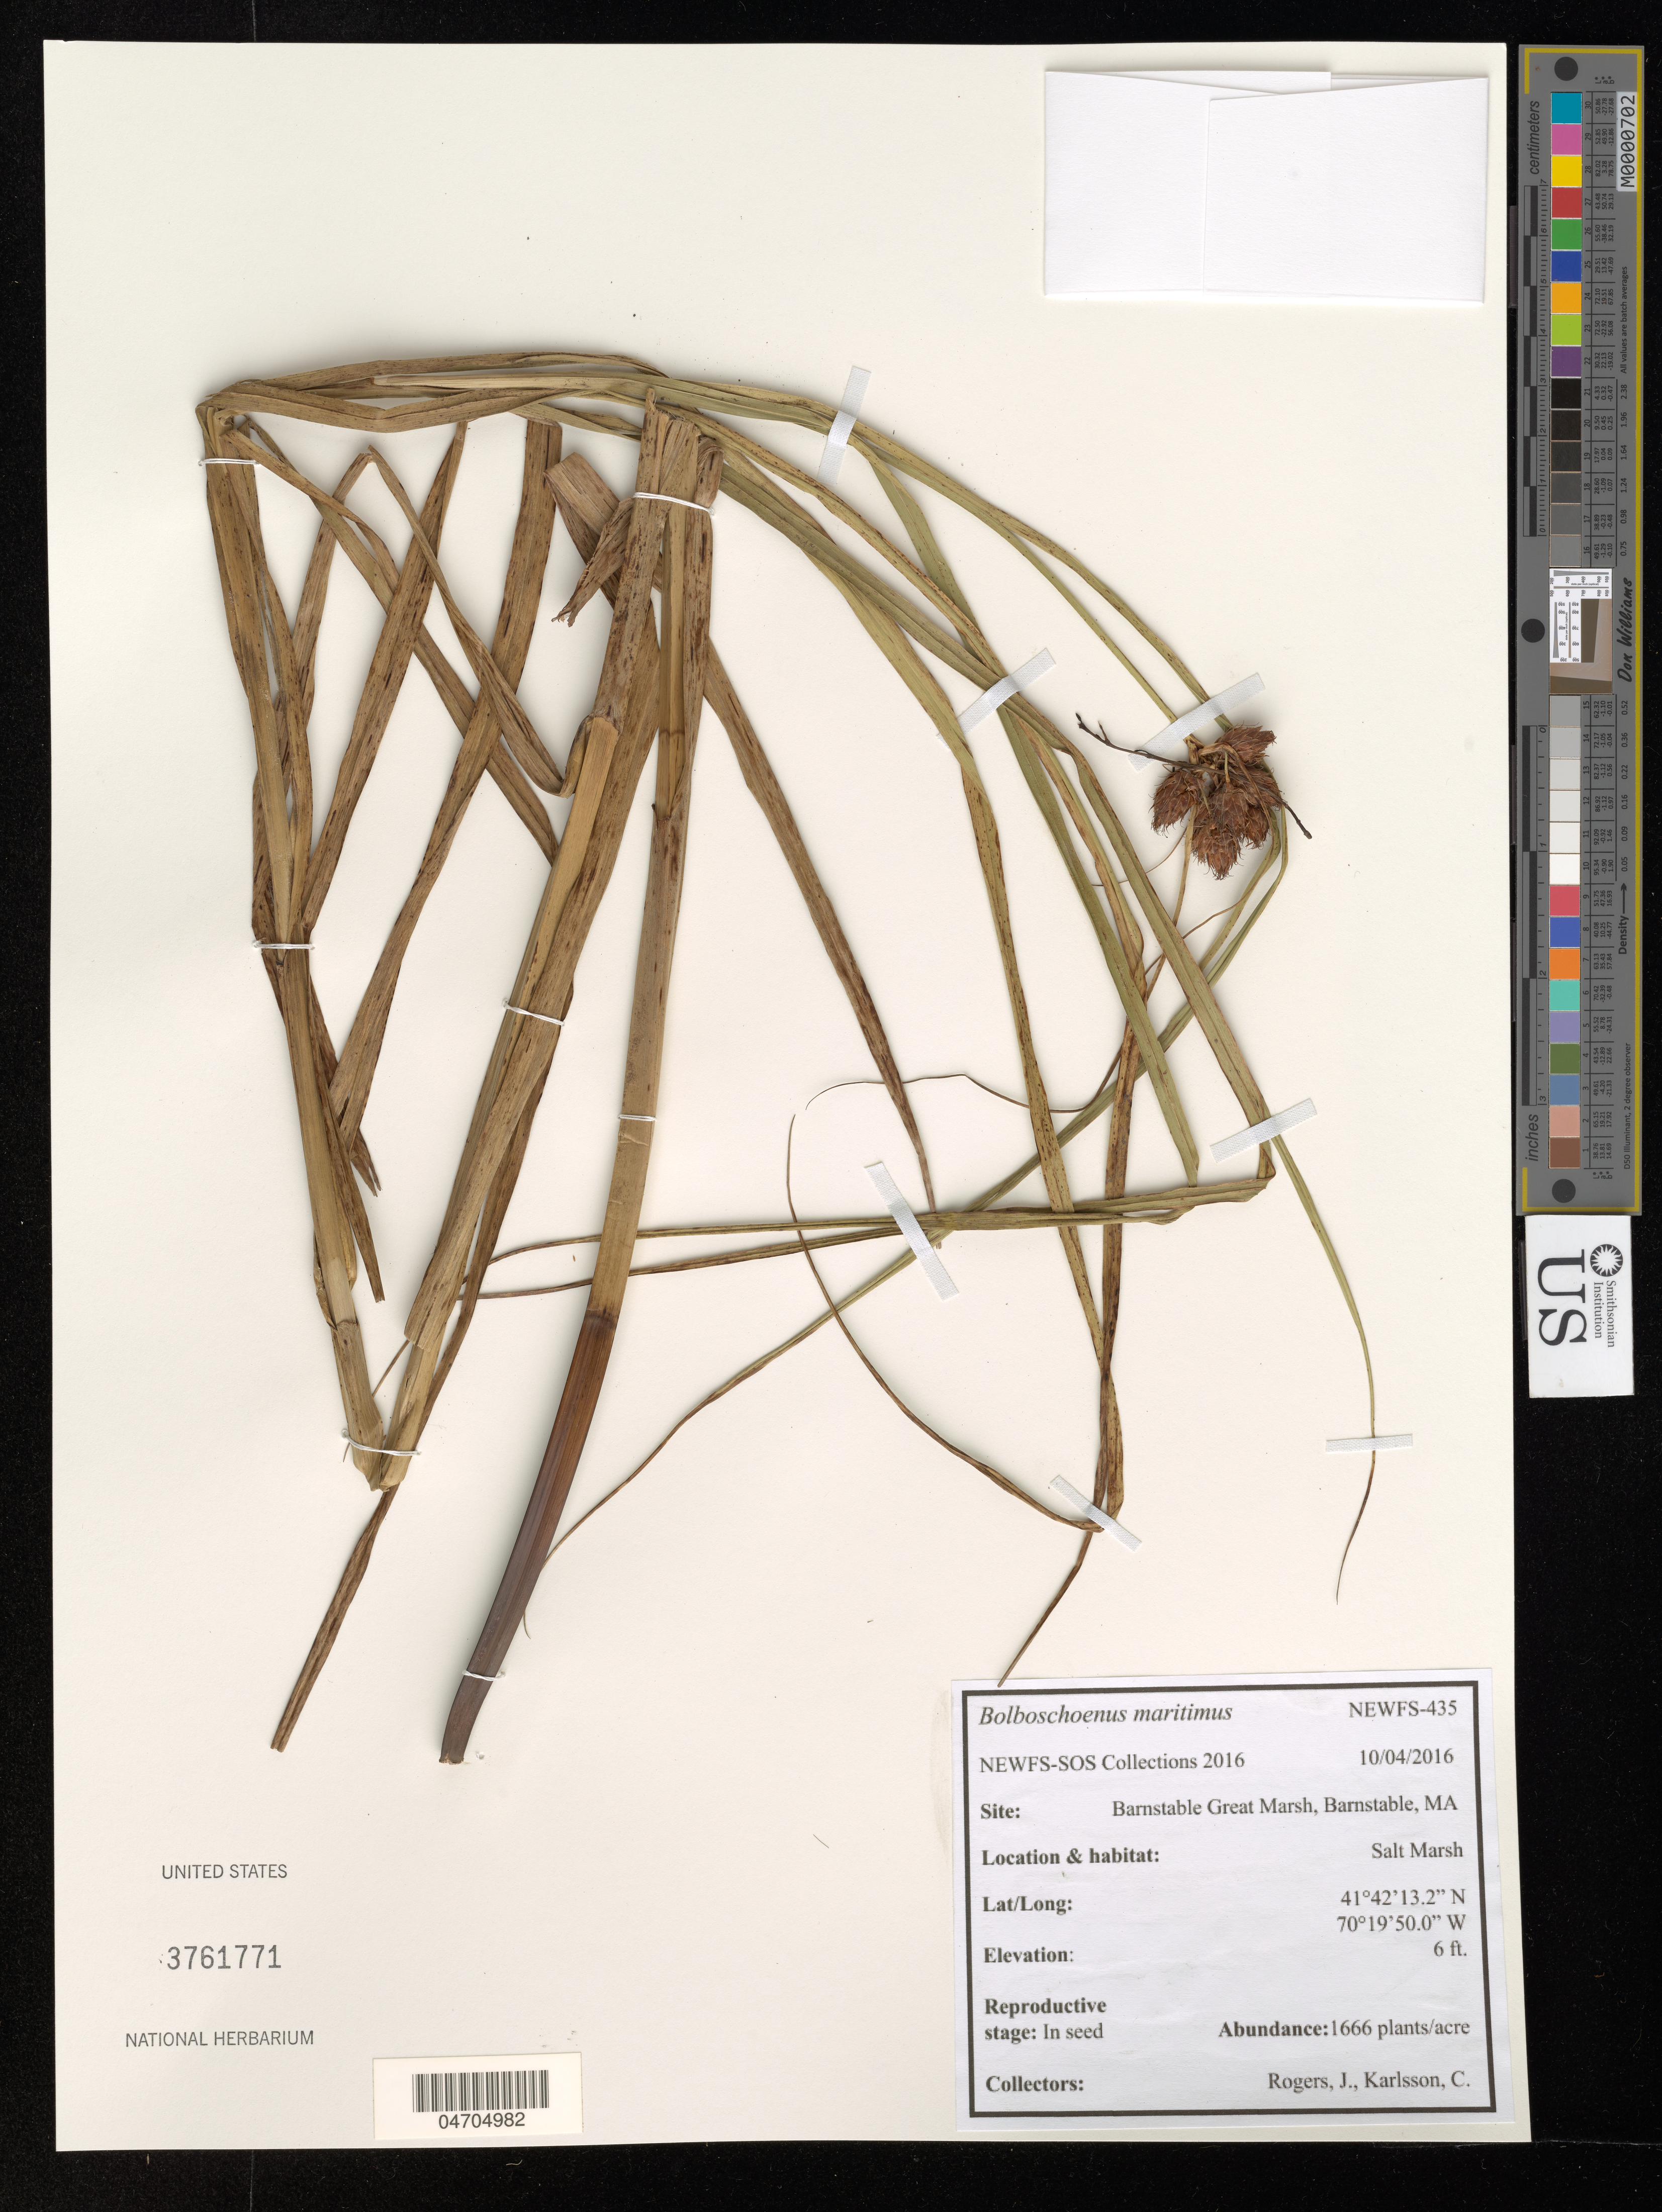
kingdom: Plantae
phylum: Tracheophyta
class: Liliopsida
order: Poales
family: Cyperaceae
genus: Bolboschoenus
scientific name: Bolboschoenus maritimus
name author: (L.) Palla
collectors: J. Rogers & C. Karlsson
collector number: NEWFS-435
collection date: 2016-10-04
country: United States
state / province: Massachusetts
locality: Site: Barnstable Great Marsh, Barnstable. Salt Marsh.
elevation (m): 2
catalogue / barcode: US 3761771